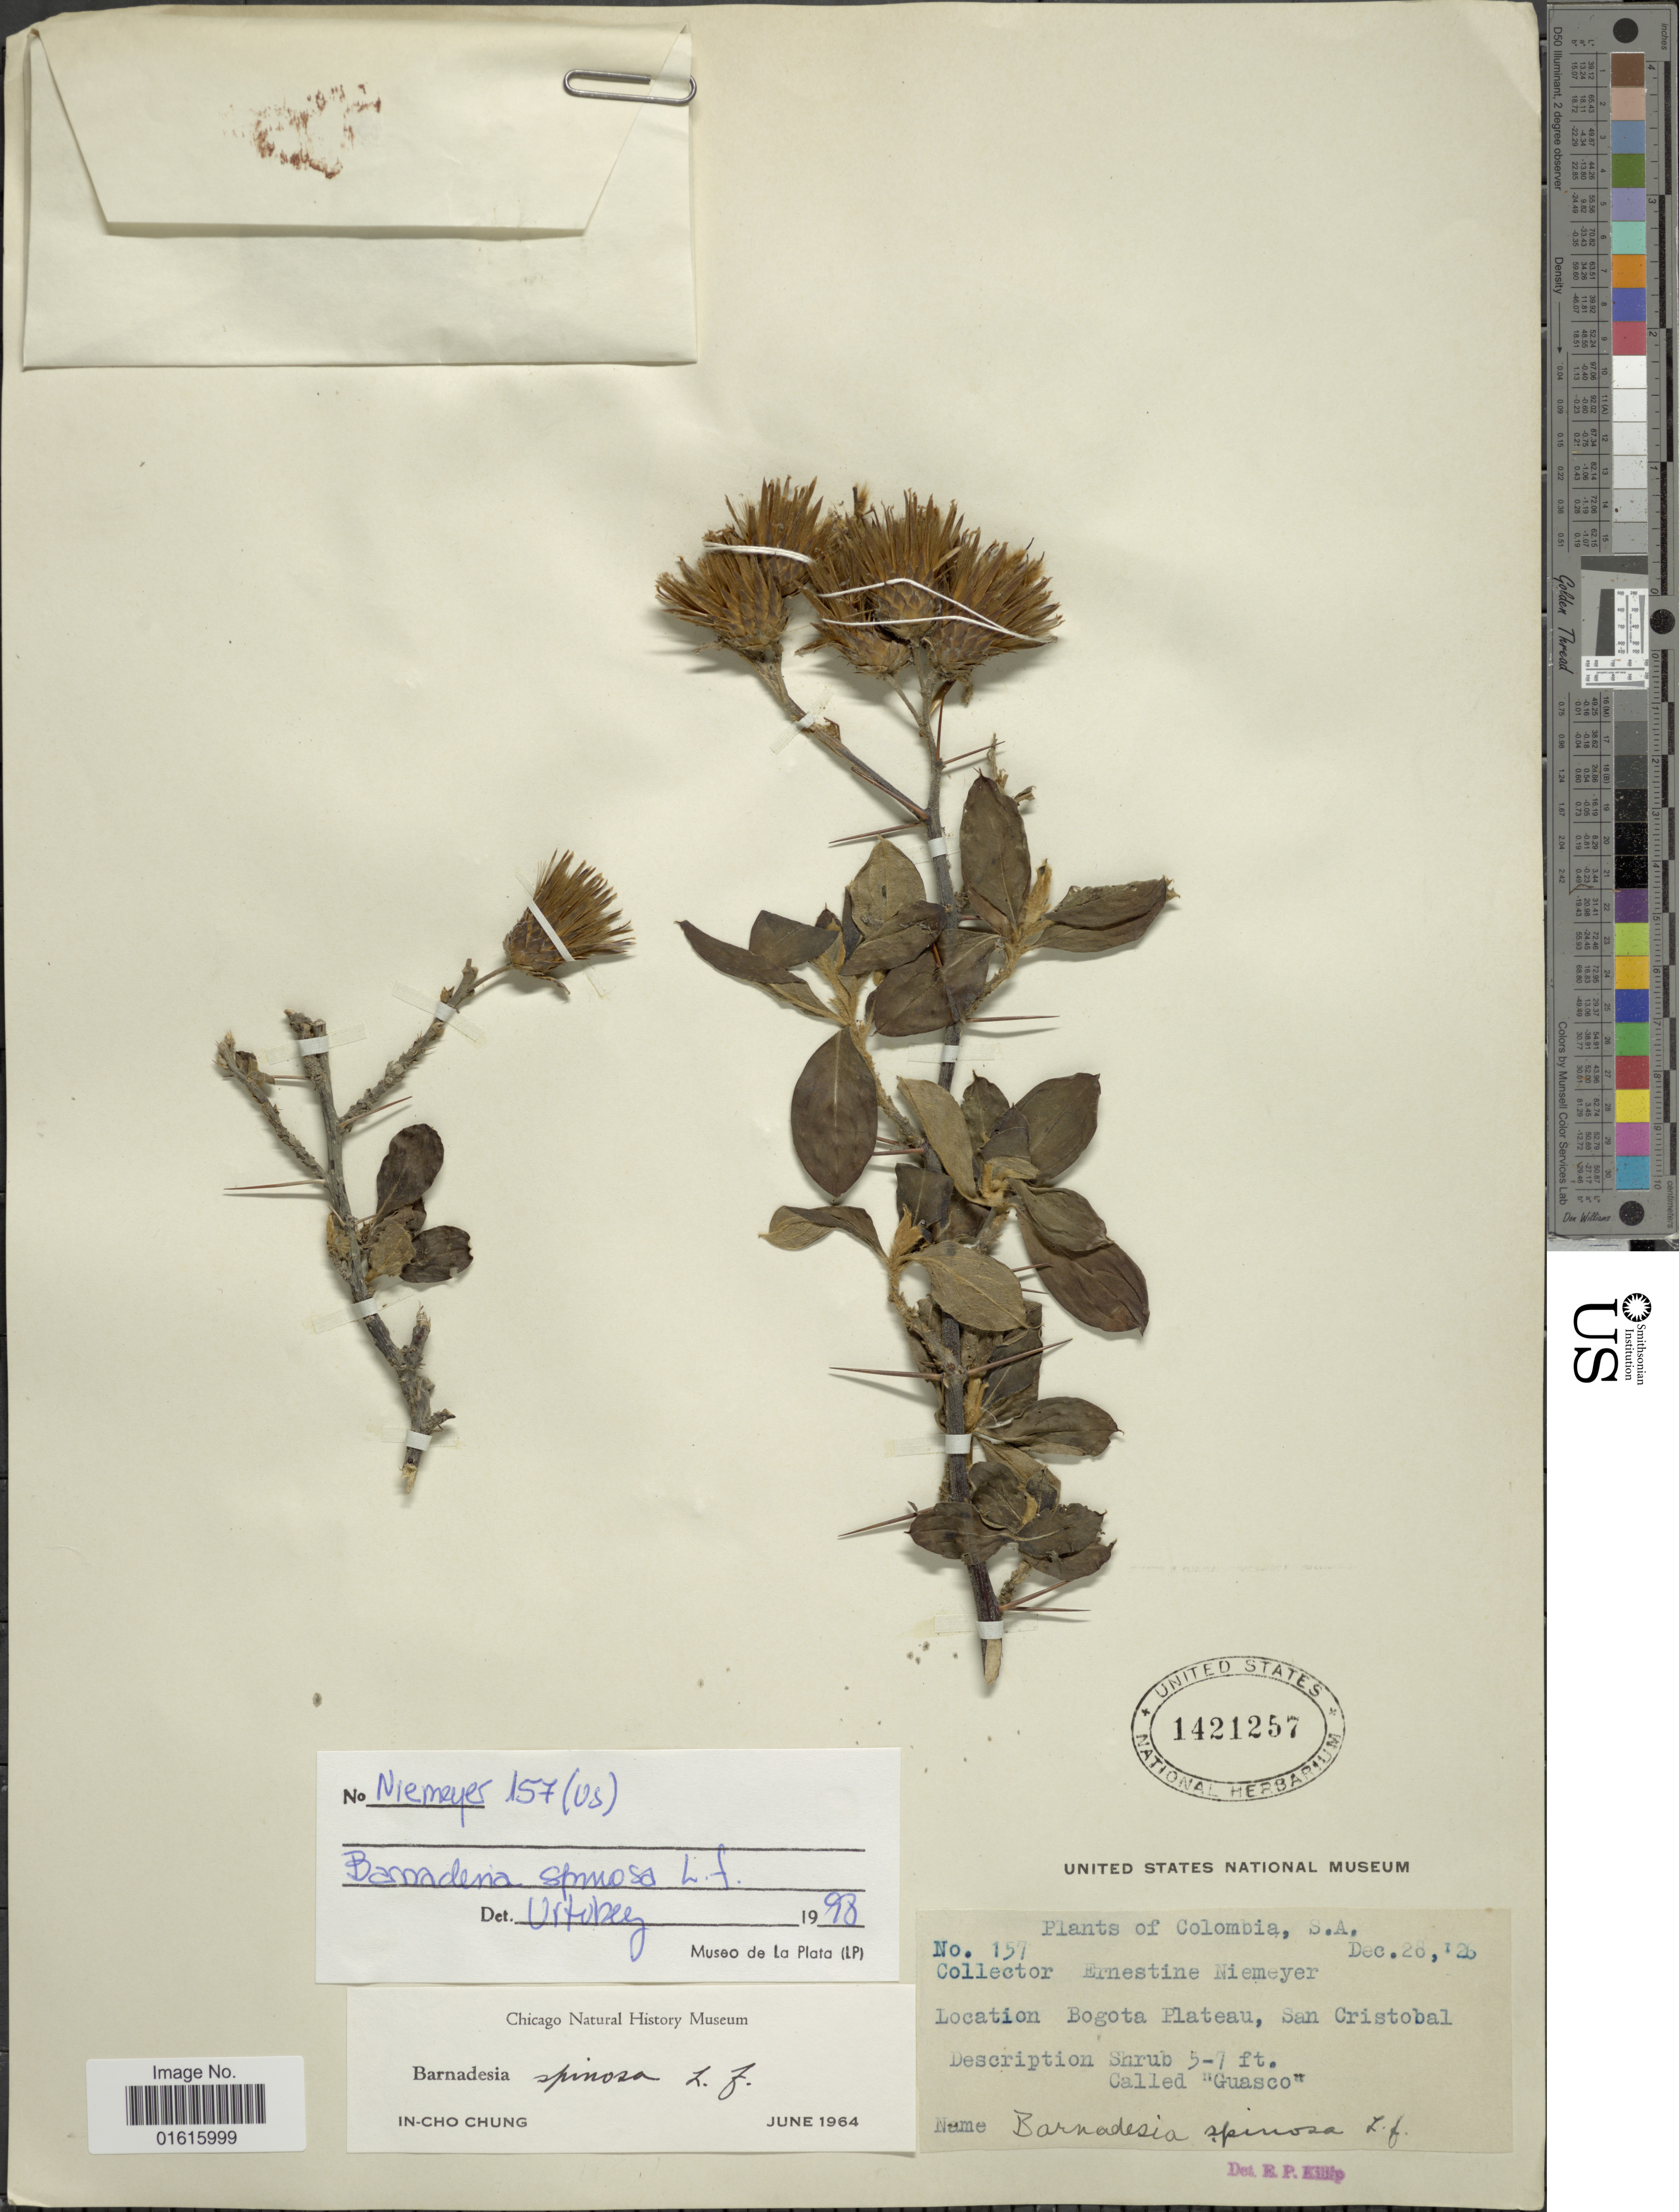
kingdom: Plantae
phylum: Tracheophyta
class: Magnoliopsida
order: Asterales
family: Asteraceae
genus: Barnadesia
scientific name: Barnadesia spinosa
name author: L. f.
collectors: E. H. Niemeyer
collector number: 157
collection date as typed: Transcribed d/m/y: 28/12/26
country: Colombia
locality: Bogota Plateau, San Cristobal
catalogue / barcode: US 1421257